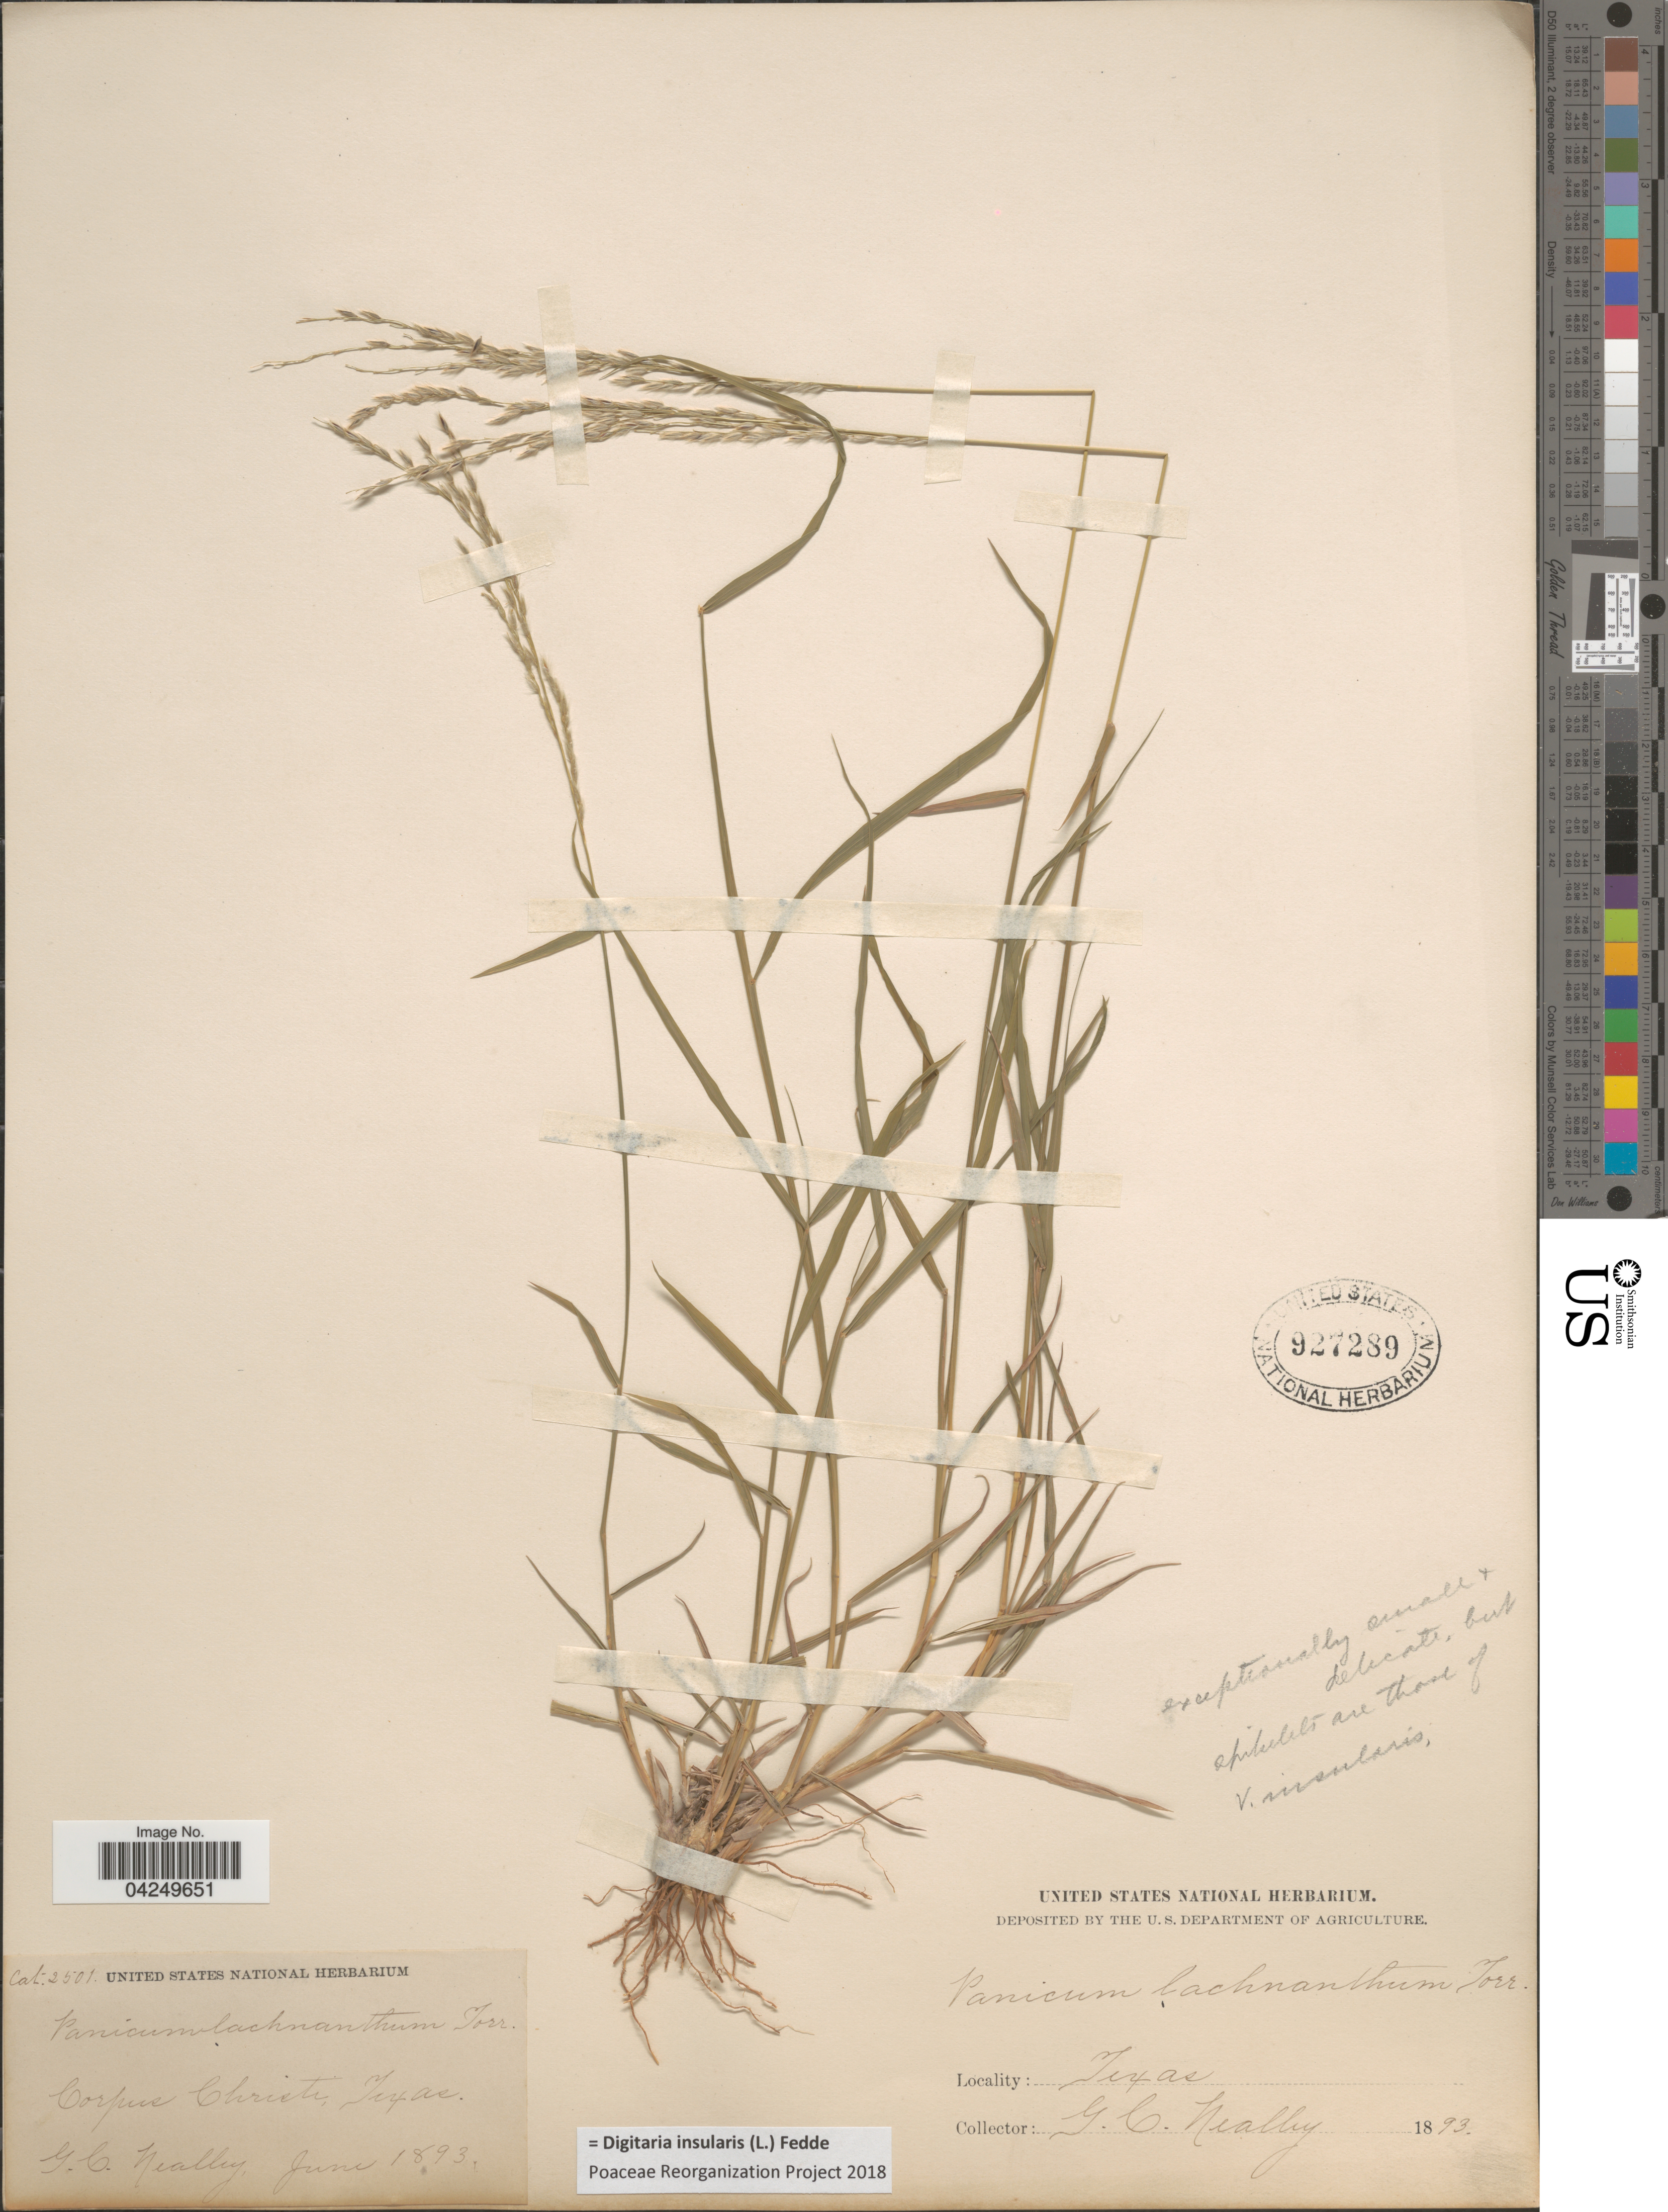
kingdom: Plantae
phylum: Tracheophyta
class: Liliopsida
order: Poales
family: Poaceae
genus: Digitaria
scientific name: Digitaria insularis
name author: (L.) Fedde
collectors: G. C. Nealley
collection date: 1893-06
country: United States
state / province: Texas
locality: Corpus Christi.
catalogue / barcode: US 927289